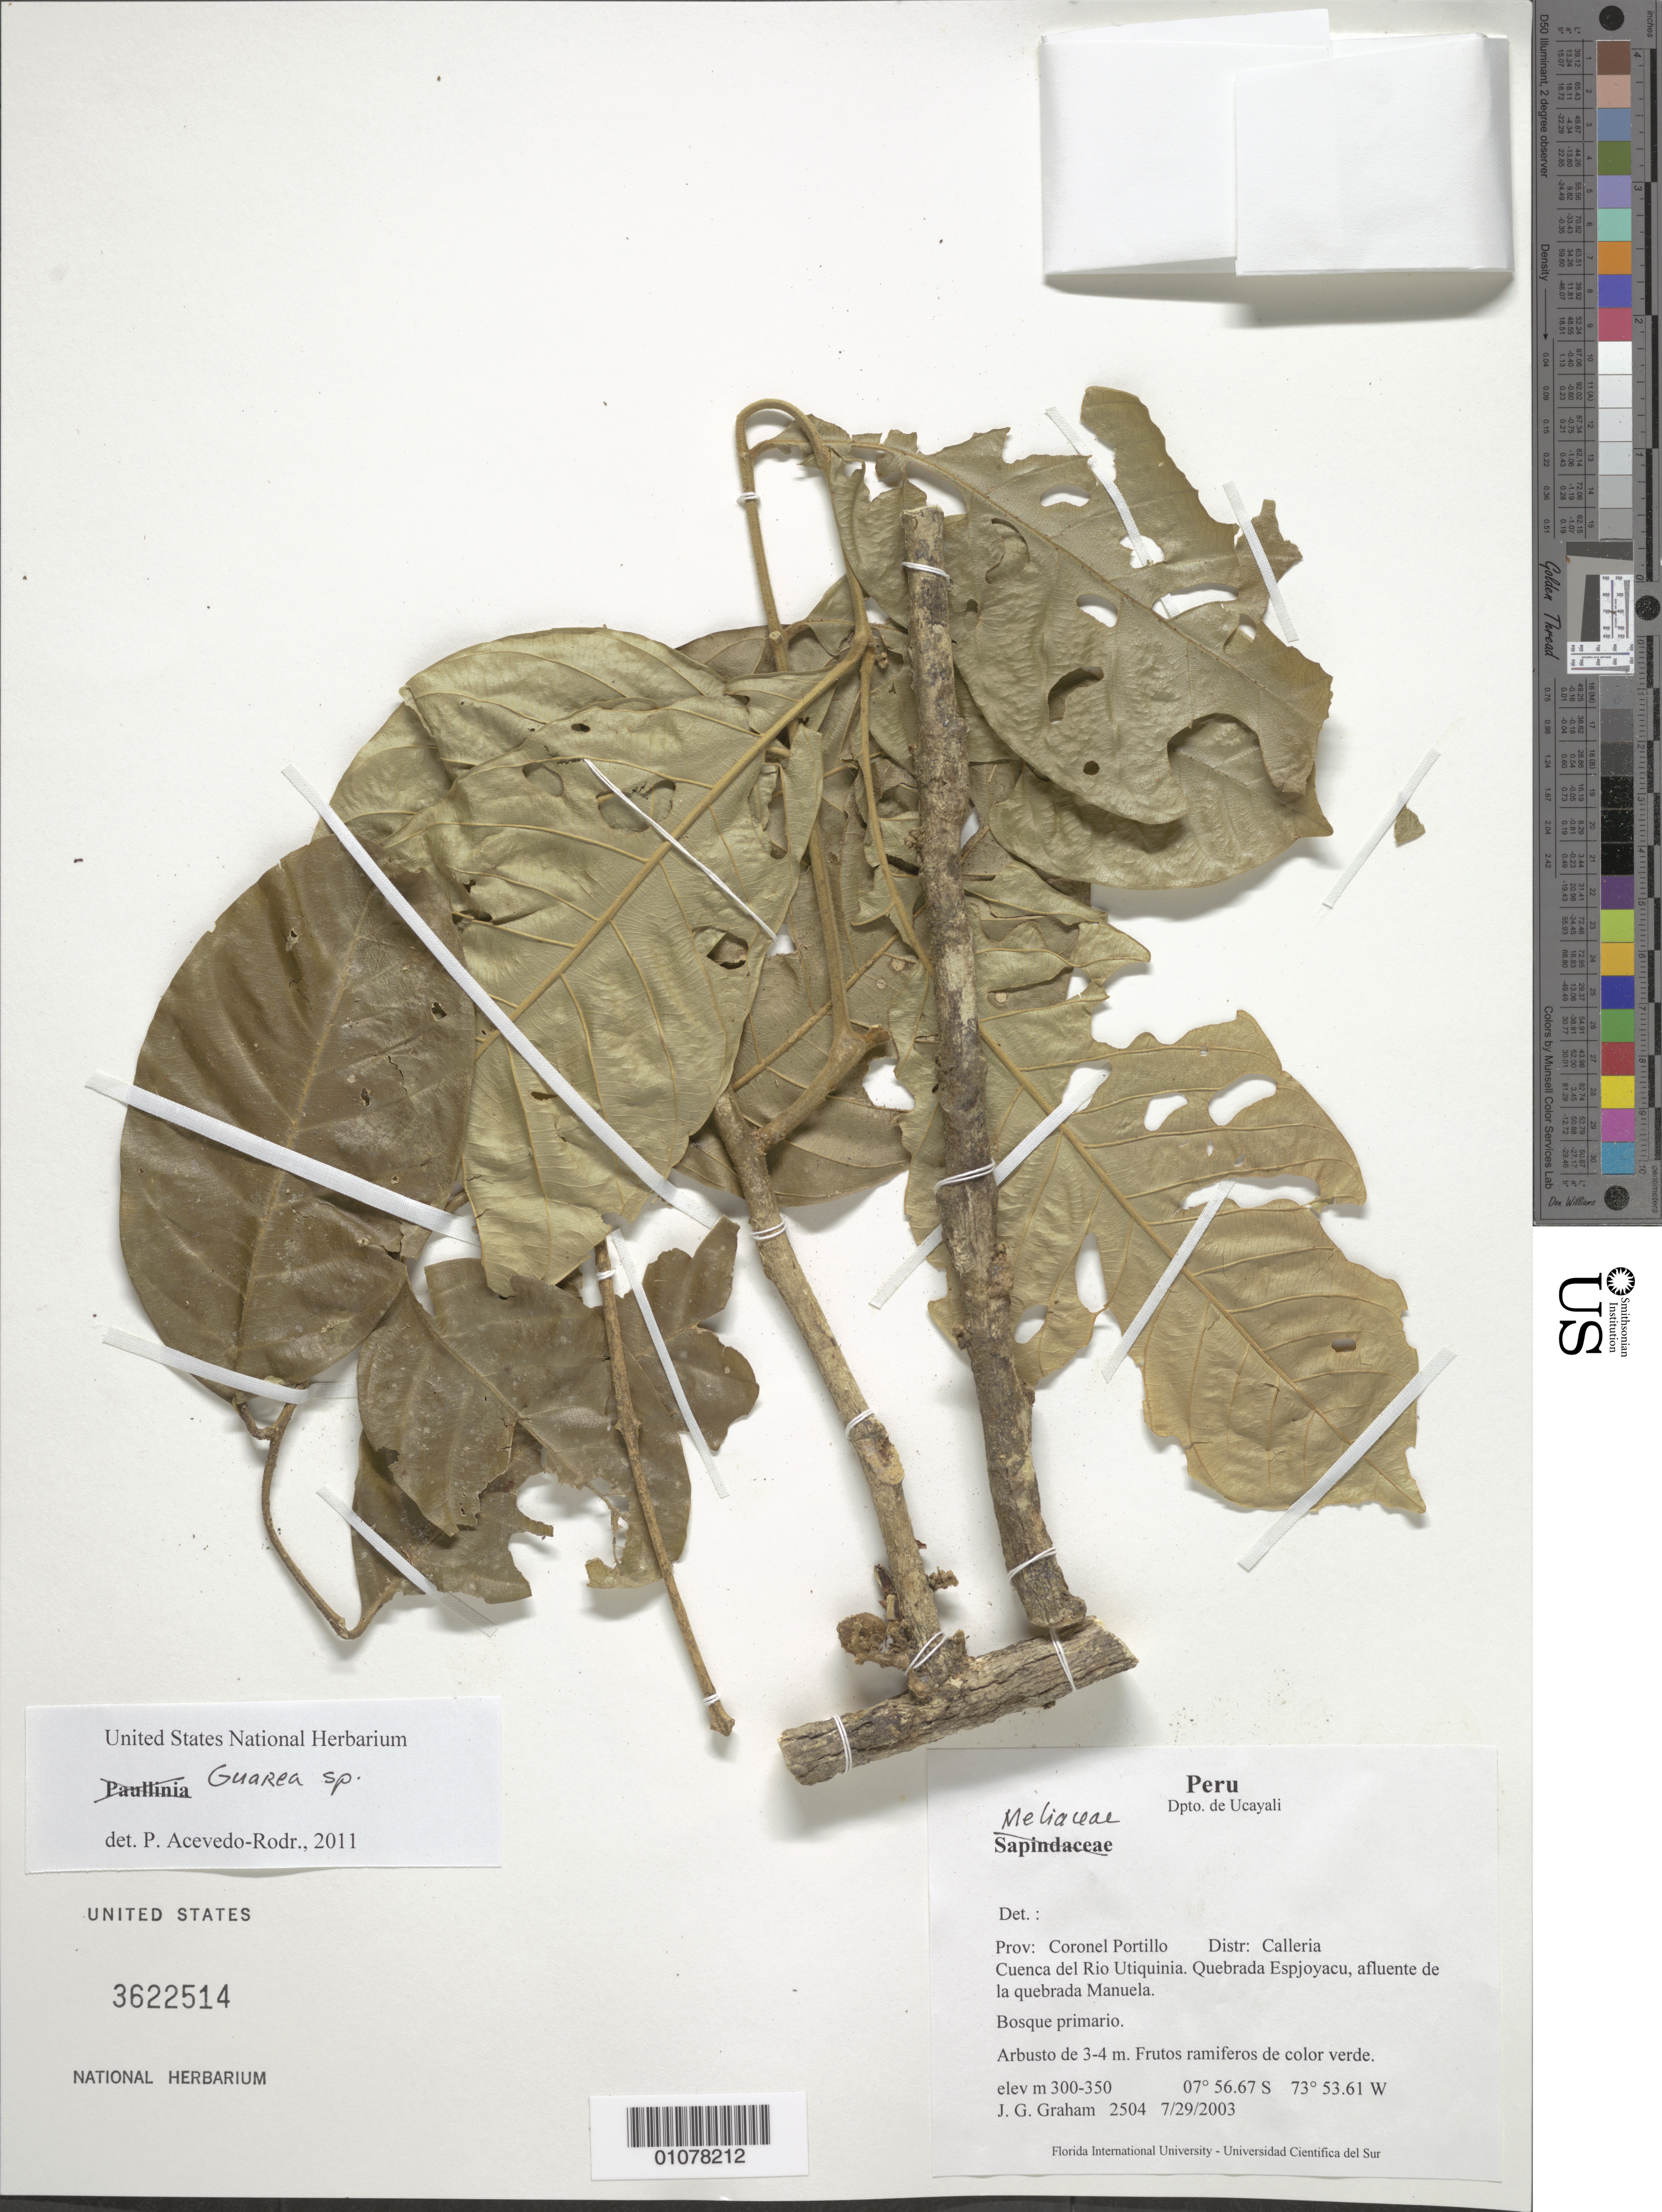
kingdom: Plantae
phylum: Tracheophyta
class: Magnoliopsida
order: Sapindales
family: Meliaceae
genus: Guarea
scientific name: Guarea sp.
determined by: Acevedo-Rodríguez, P., (BOT), Smithsonian Institution - National Museum of Natural History (UNITED STATES)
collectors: J. Graham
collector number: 2504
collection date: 2003-07-29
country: Peru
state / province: Ucayali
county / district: Coronel Portillo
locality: Cuenca del Río Utiquinia. Quebrada Espjoyacu, afluente de la quebrada Manuela.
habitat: Bosque primario.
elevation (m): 300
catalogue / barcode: US 3622514